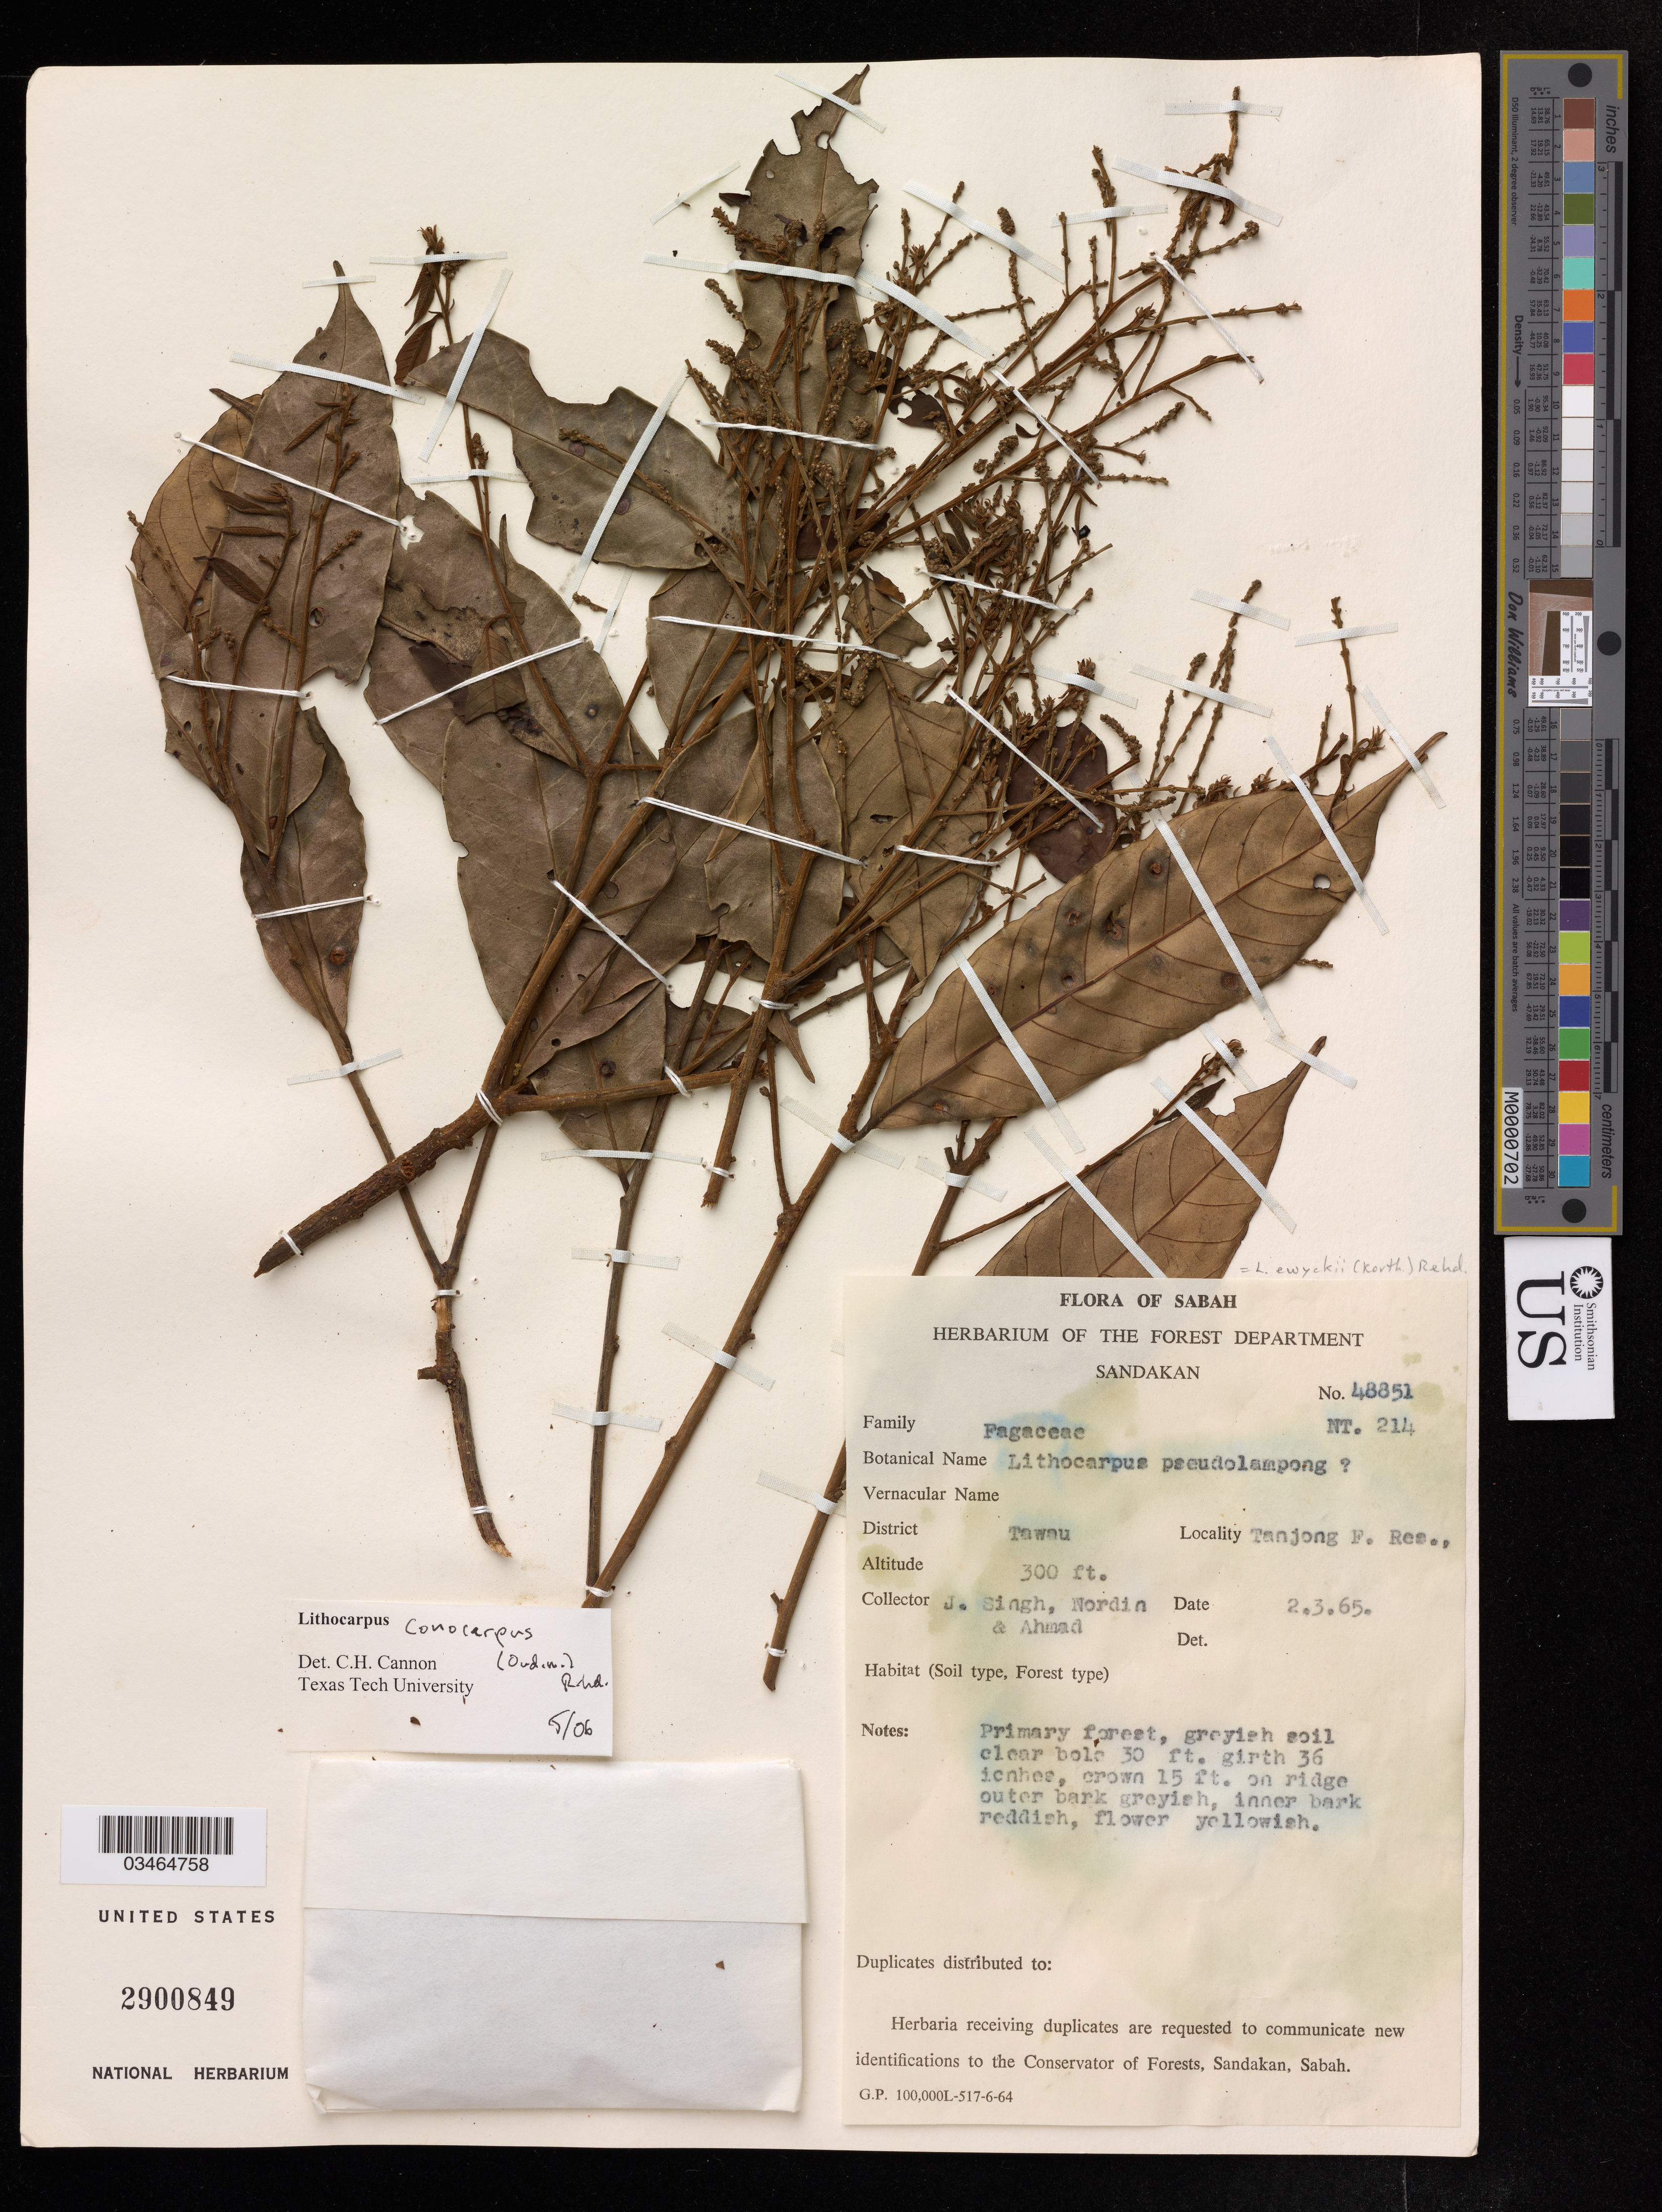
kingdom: Plantae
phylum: Tracheophyta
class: Magnoliopsida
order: Fagales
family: Fagaceae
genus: Lithocarpus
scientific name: Lithocarpus conocarpus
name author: (Oudem.) Rehder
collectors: J. Singh, -. Nordin & -. Ahmad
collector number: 48851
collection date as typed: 2 Mar65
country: Malaysia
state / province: Sabah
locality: Tawnu, Tanjong F. Res.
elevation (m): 91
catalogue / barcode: US 2900849